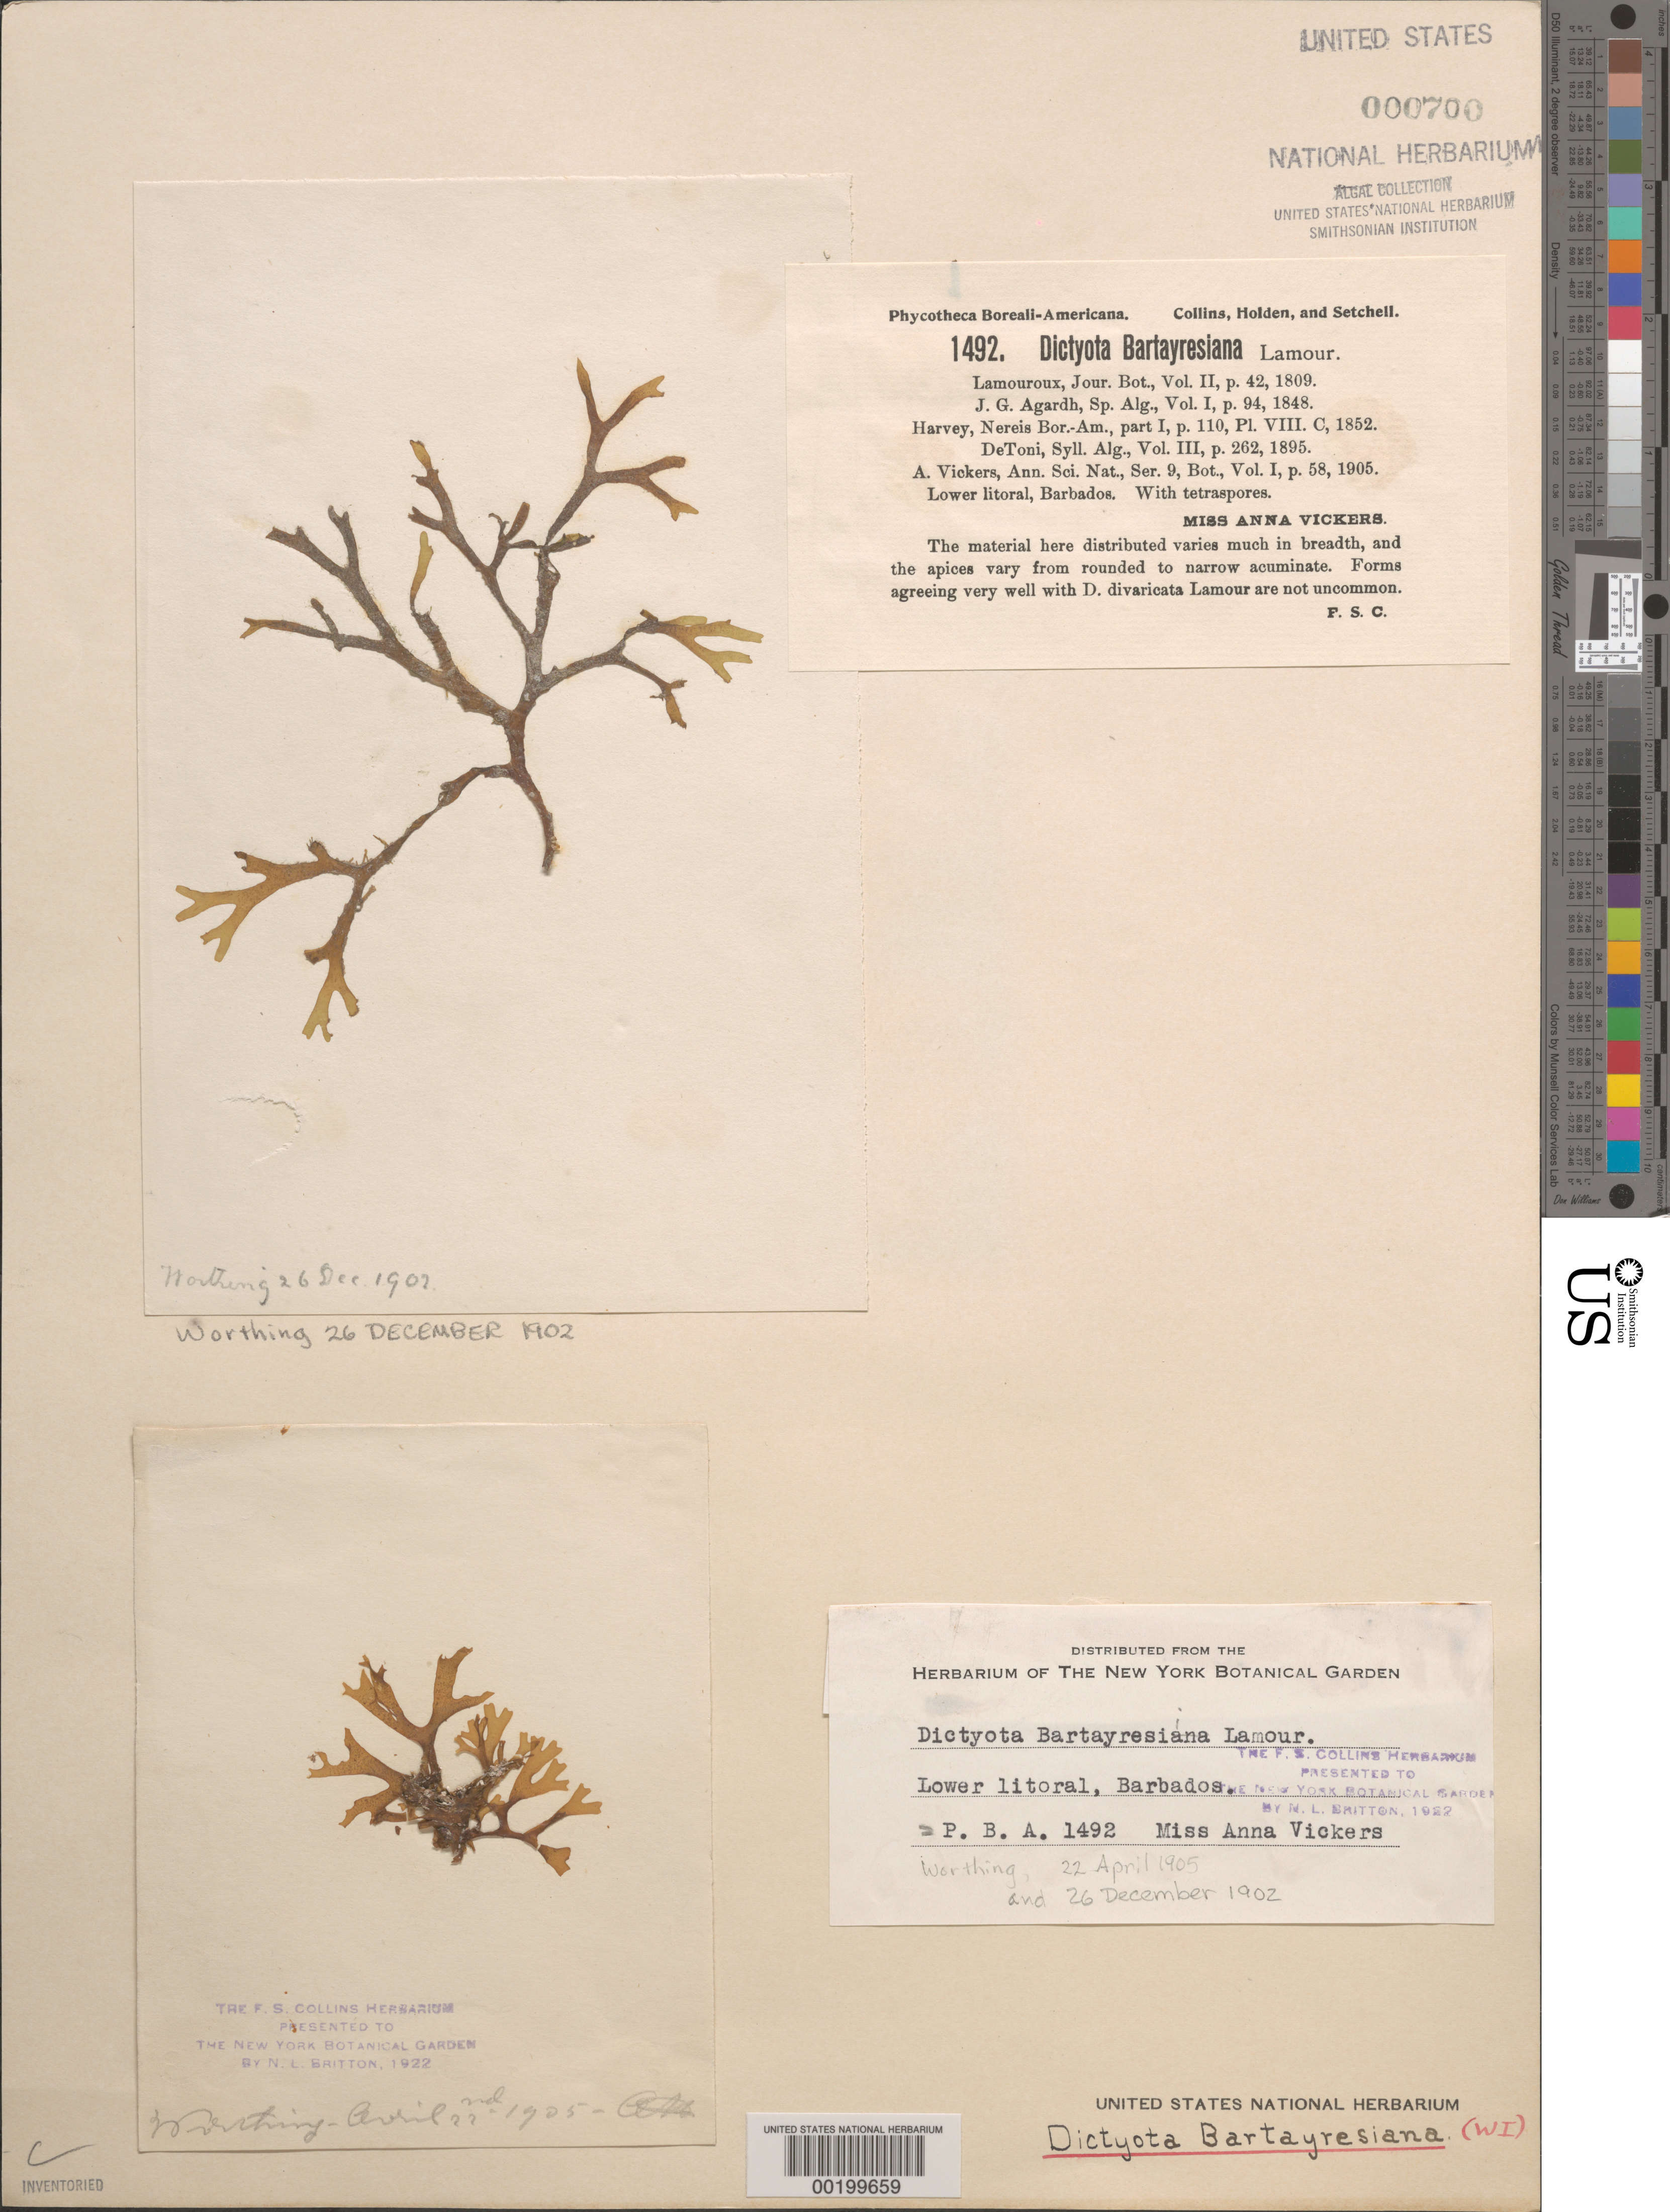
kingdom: Chromista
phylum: Ochrophyta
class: Phaeophyceae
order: Dictyotales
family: Dictyotaceae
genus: Dictyota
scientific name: Dictyota bartayresiana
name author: J.V.Lamouroux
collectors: A. Vickers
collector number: PB-A 1492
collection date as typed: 26 Dec 1902 AND 22 Apr 1905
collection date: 1902-12-26,1905-04-22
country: Barbados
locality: Worthing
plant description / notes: Collins, Holden & Setchell, Phycotheca Boreali-Americana, as Dictyota bartayresiana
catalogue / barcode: US 700